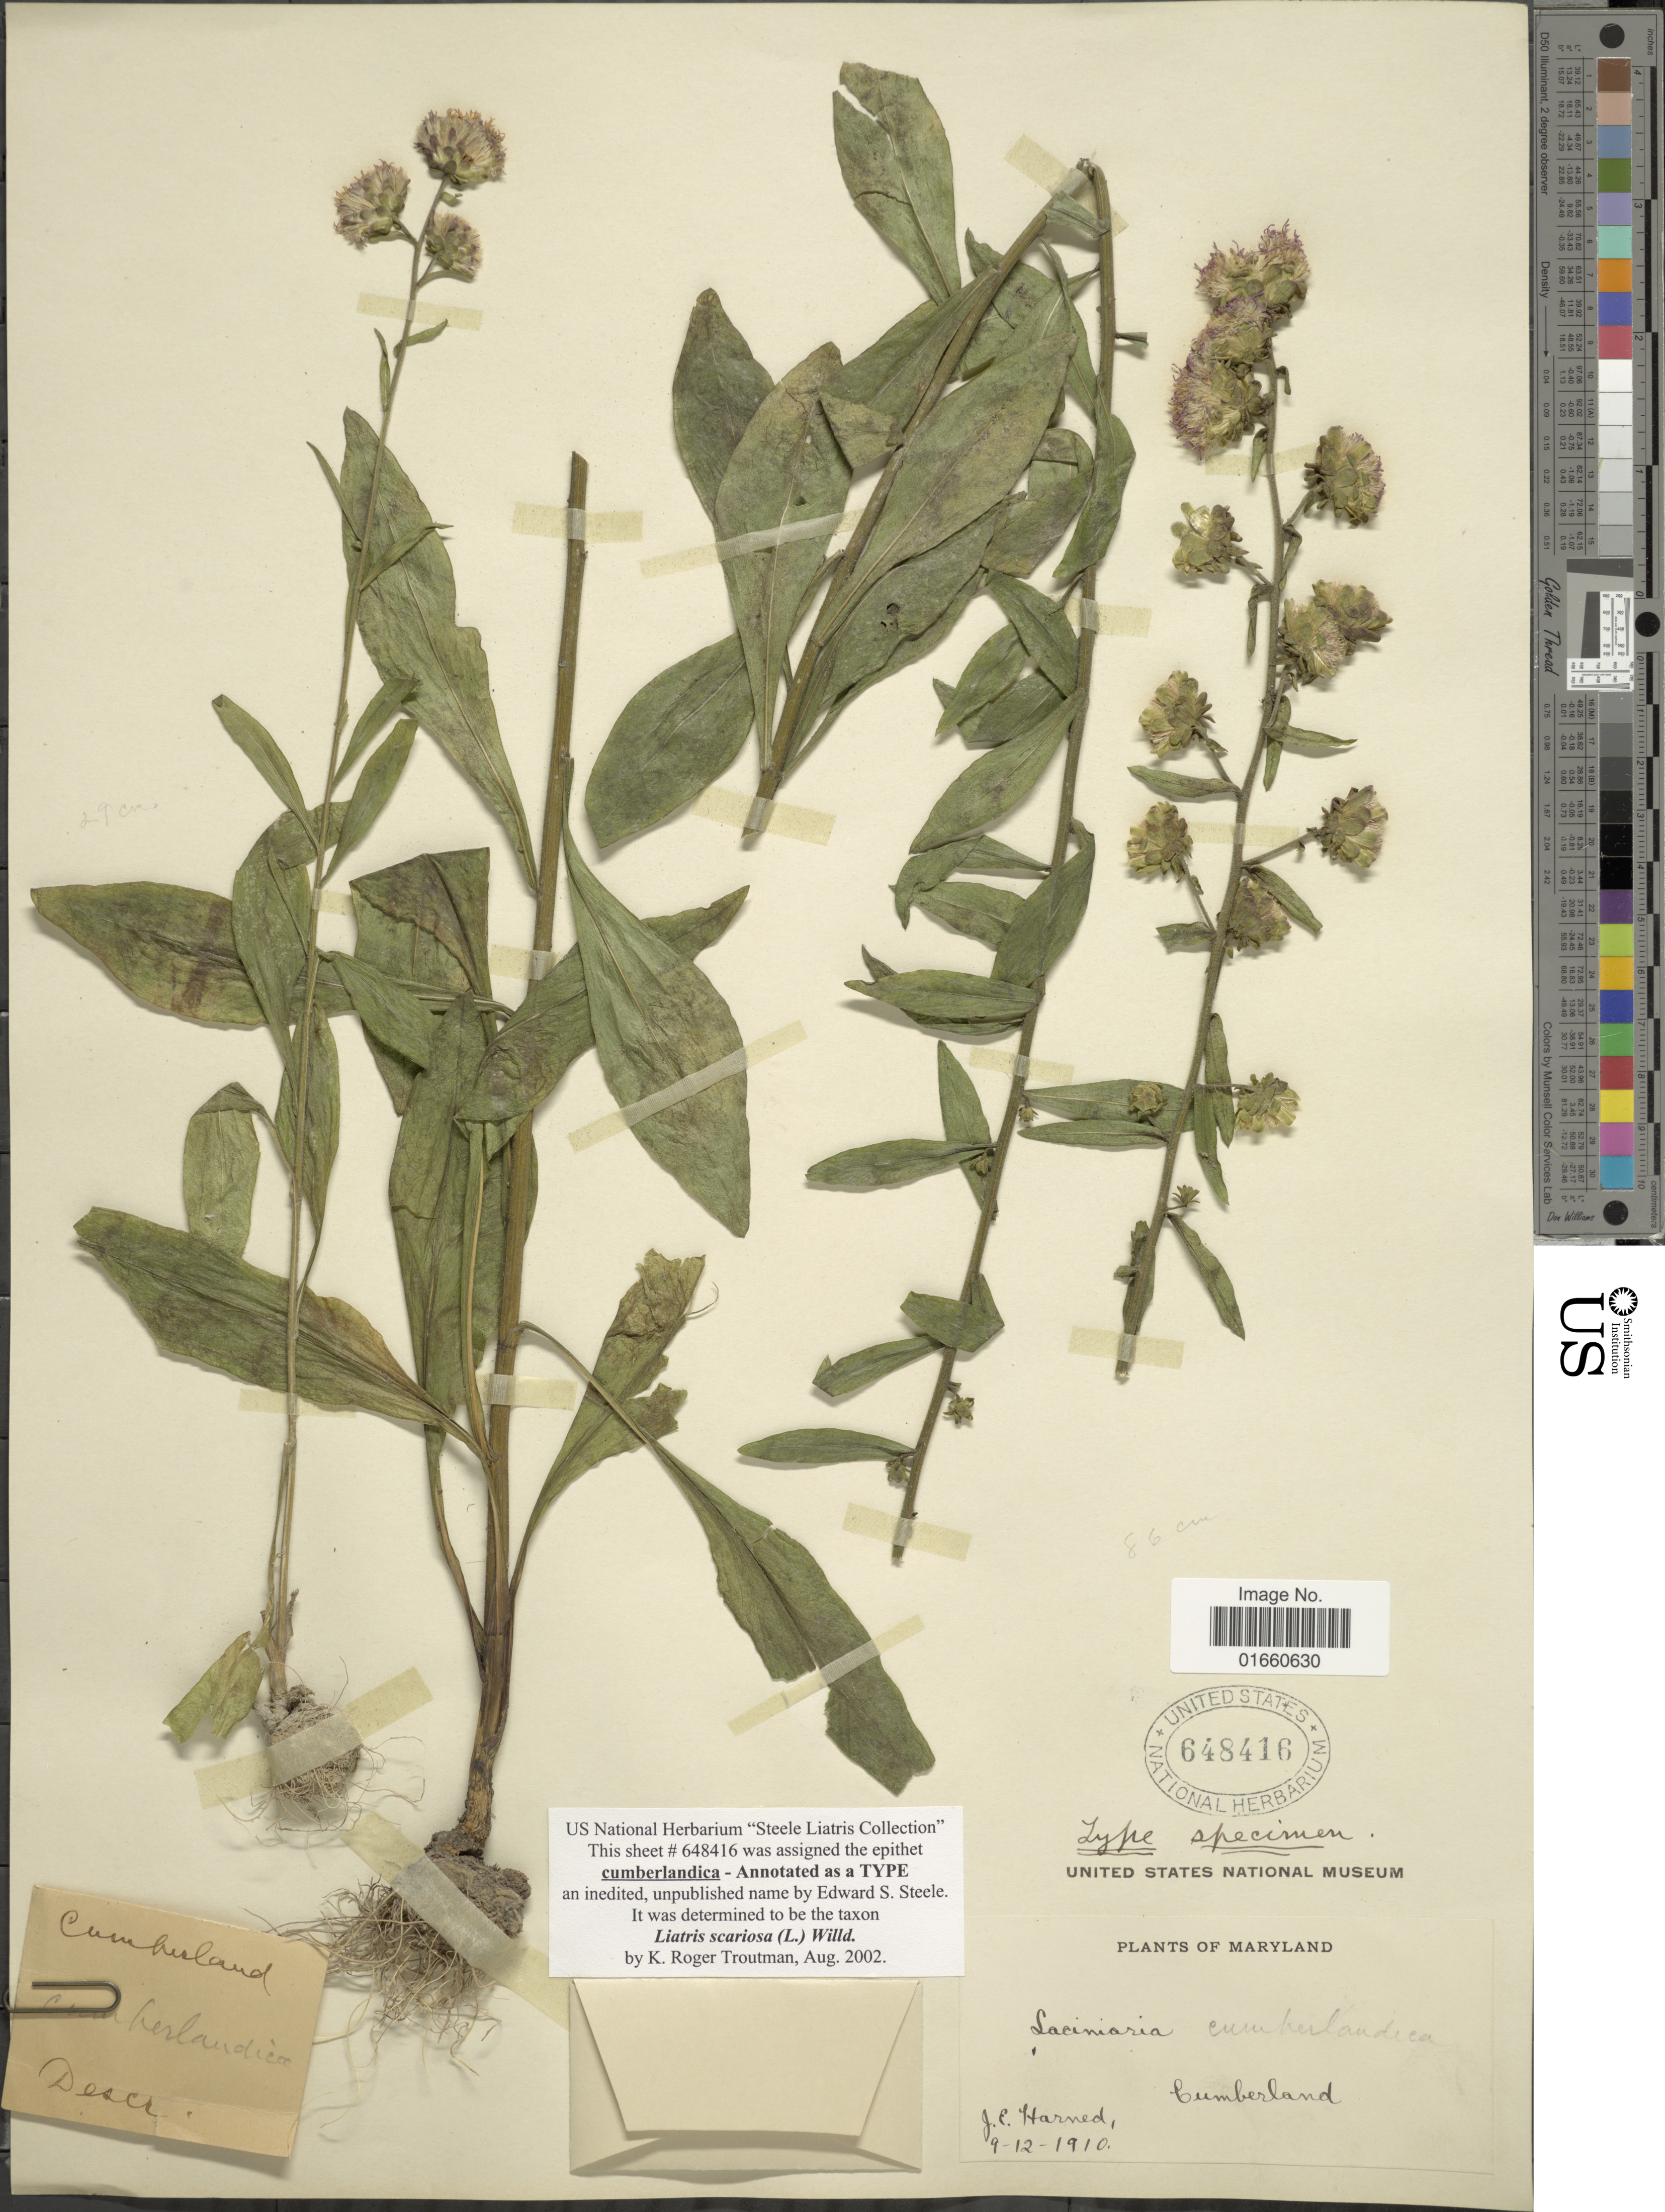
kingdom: Plantae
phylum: Tracheophyta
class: Magnoliopsida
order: Asterales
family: Asteraceae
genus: Liatris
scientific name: Liatris scariosa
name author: (L.) Willd.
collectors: J. Harned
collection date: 1910-09-12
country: United States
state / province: Maryland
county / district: Allegany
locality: Cumberland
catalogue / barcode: US 648416